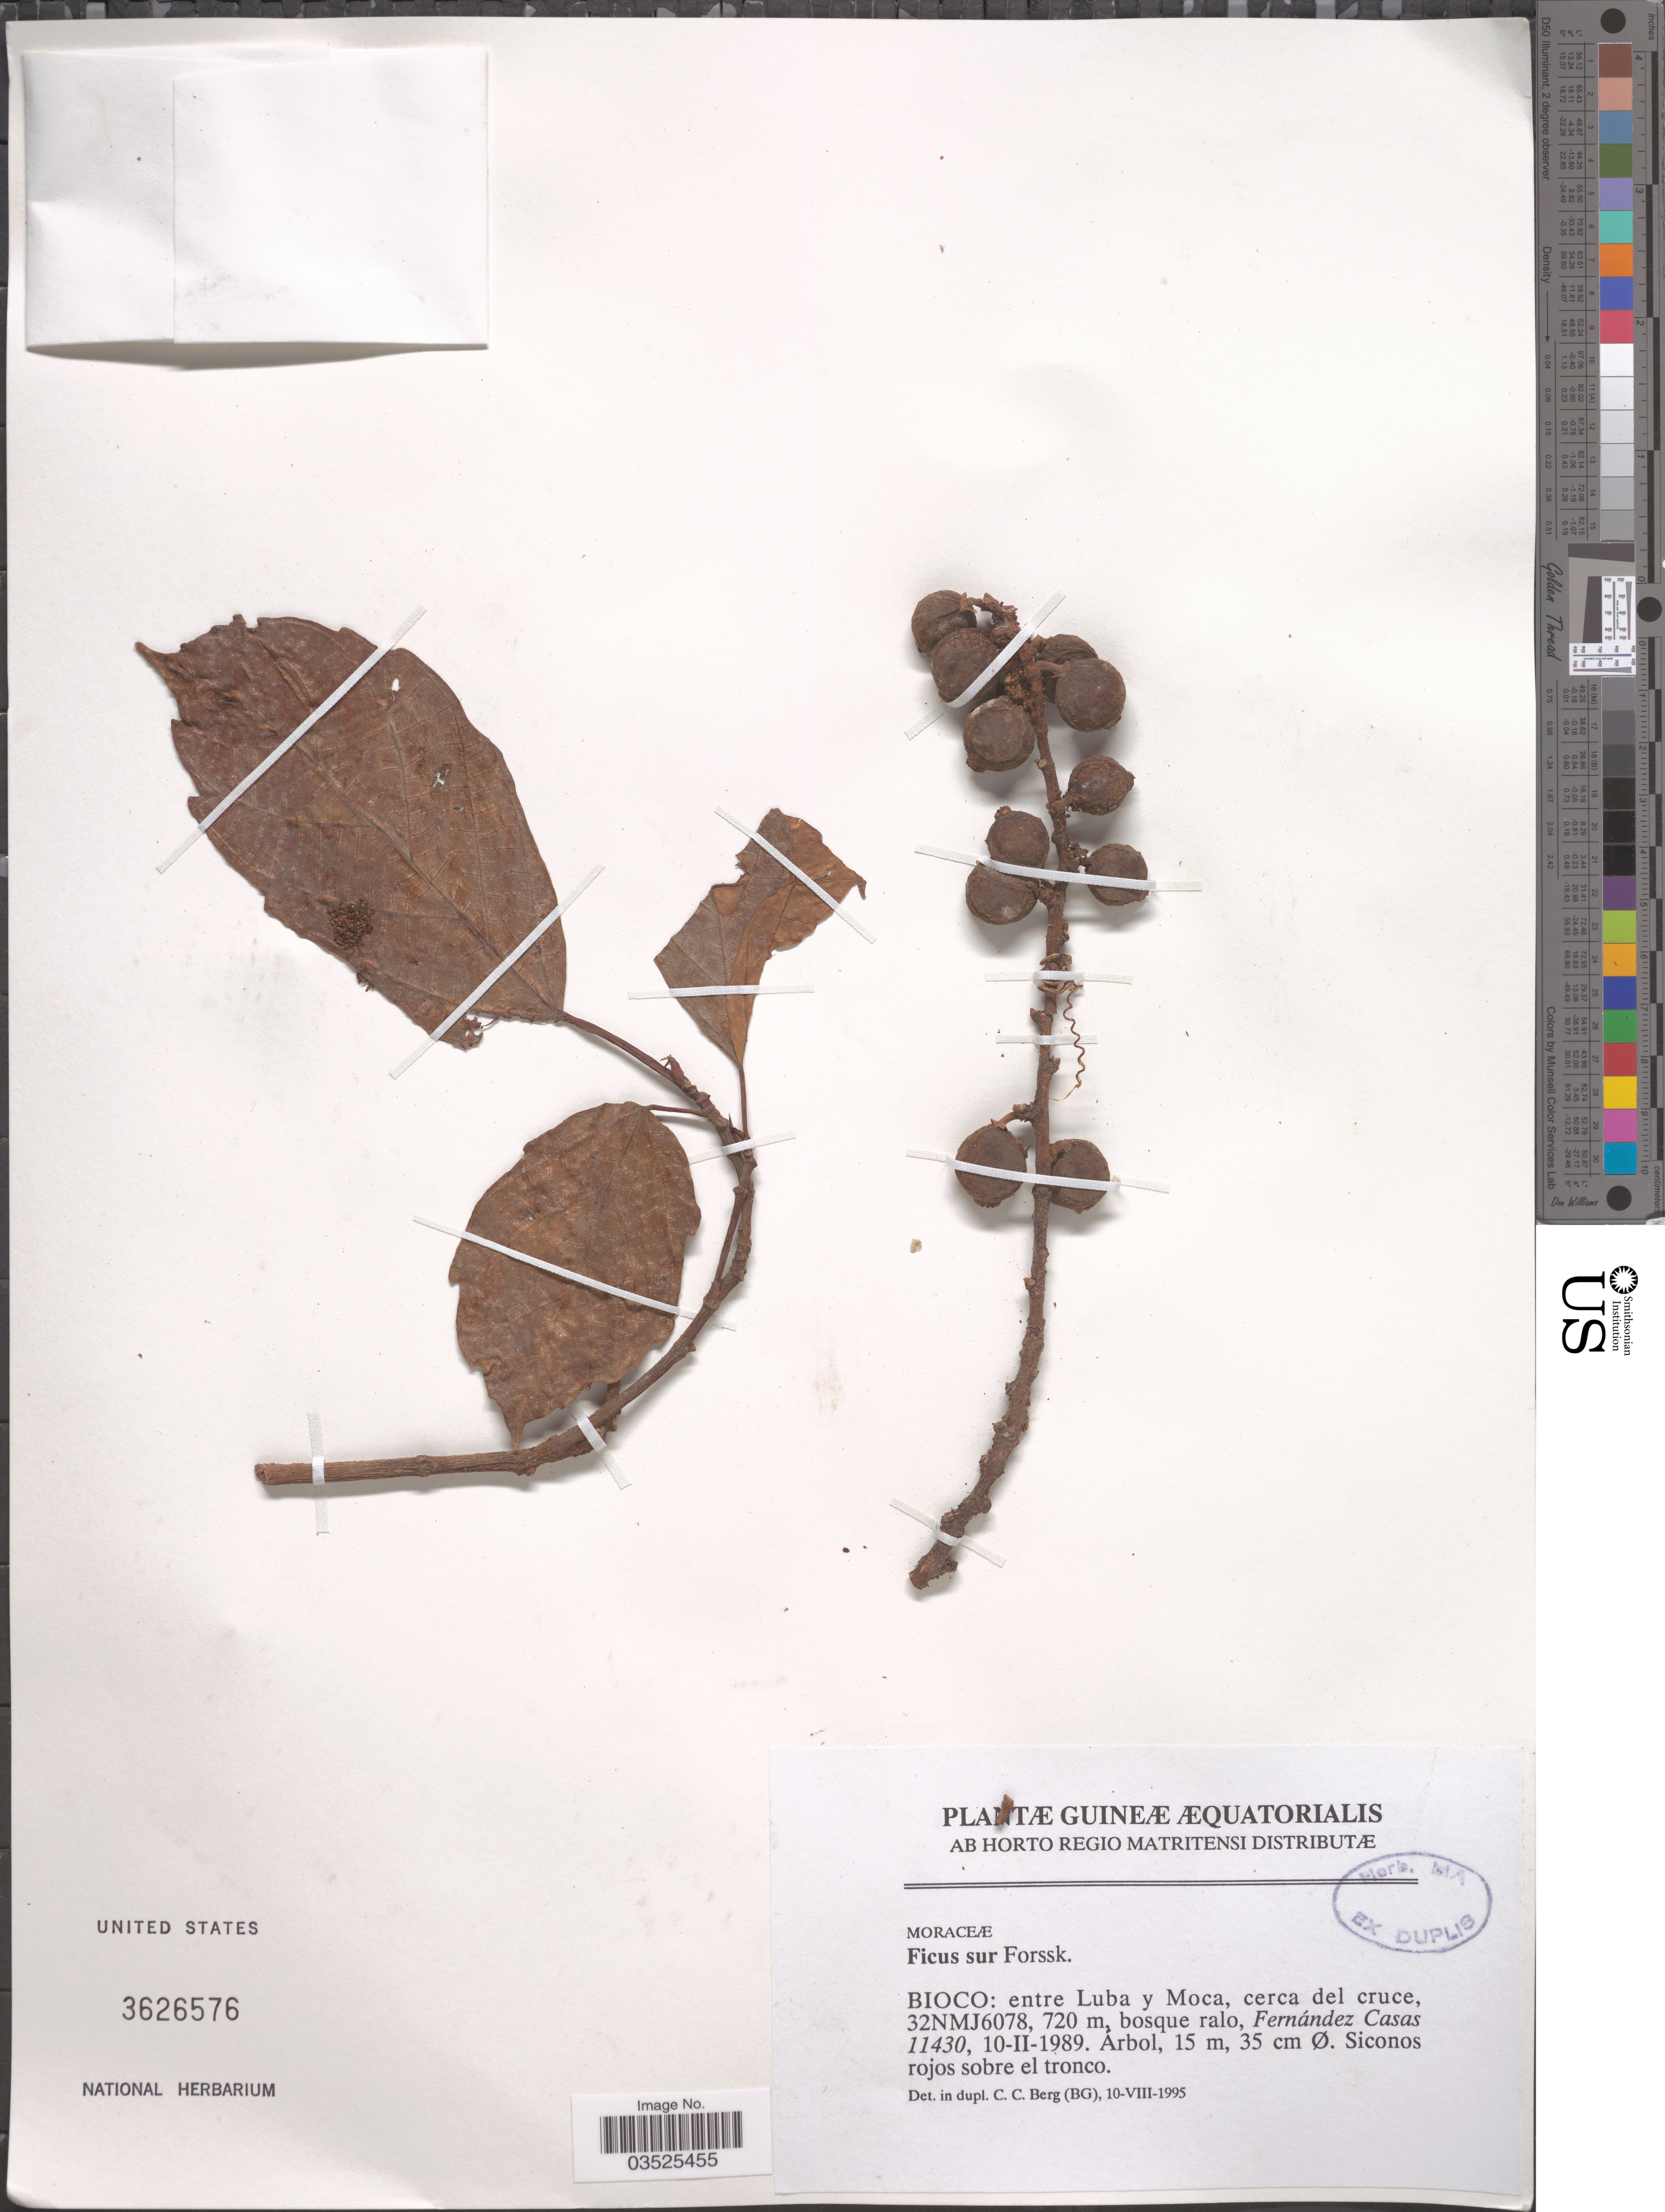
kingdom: Plantae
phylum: Tracheophyta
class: Magnoliopsida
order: Rosales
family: Moraceae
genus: Ficus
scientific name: Ficus sur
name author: Forssk.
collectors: F. Casas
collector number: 11430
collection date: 1989-02-10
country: Equatorial Guinea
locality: Guineæ Æquatorialis. Bioco: entre Luba y Moca, cerca del cruce, 32NMJ6078.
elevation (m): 720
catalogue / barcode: US 3626576